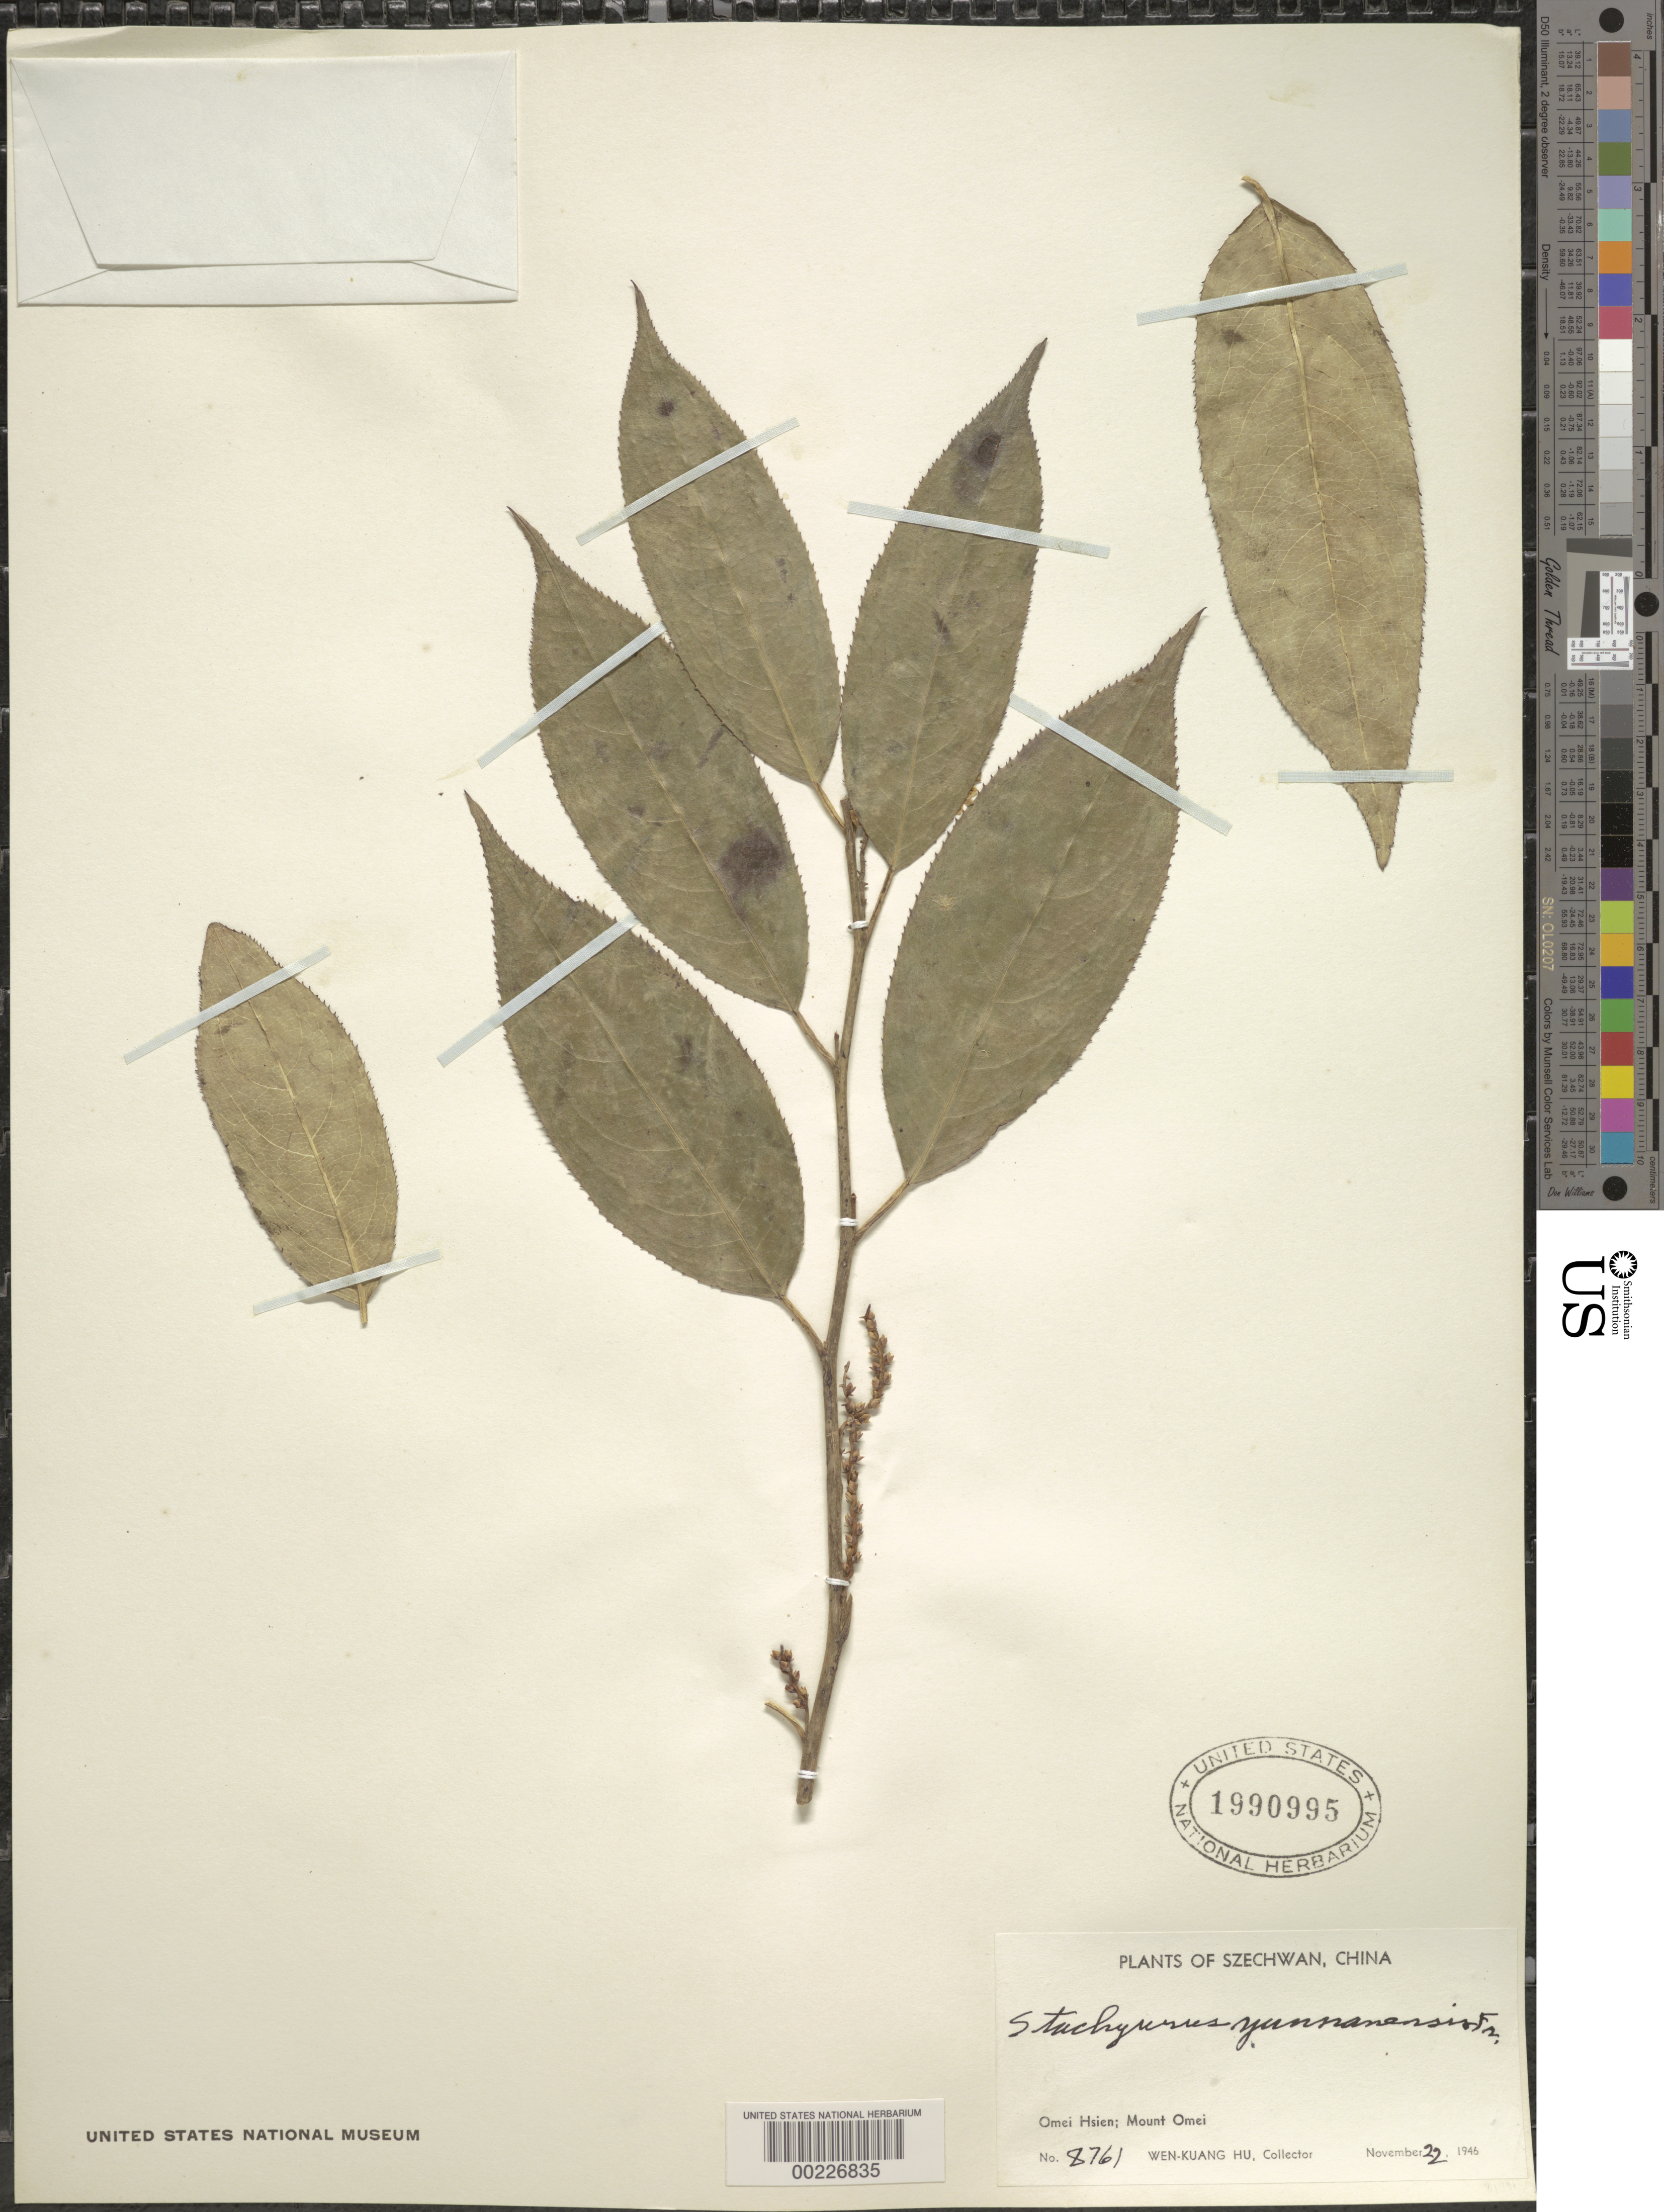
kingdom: Plantae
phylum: Tracheophyta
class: Magnoliopsida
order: Crossosomatales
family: Stachyuraceae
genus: Stachyurus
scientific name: Stachyurus yunnanensis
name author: Franch.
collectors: W. K. Hu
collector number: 8761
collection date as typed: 22 Nov 1946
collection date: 1946-11-22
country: China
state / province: Sichuan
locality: Omei hsien; mount omei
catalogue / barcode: US 1990995